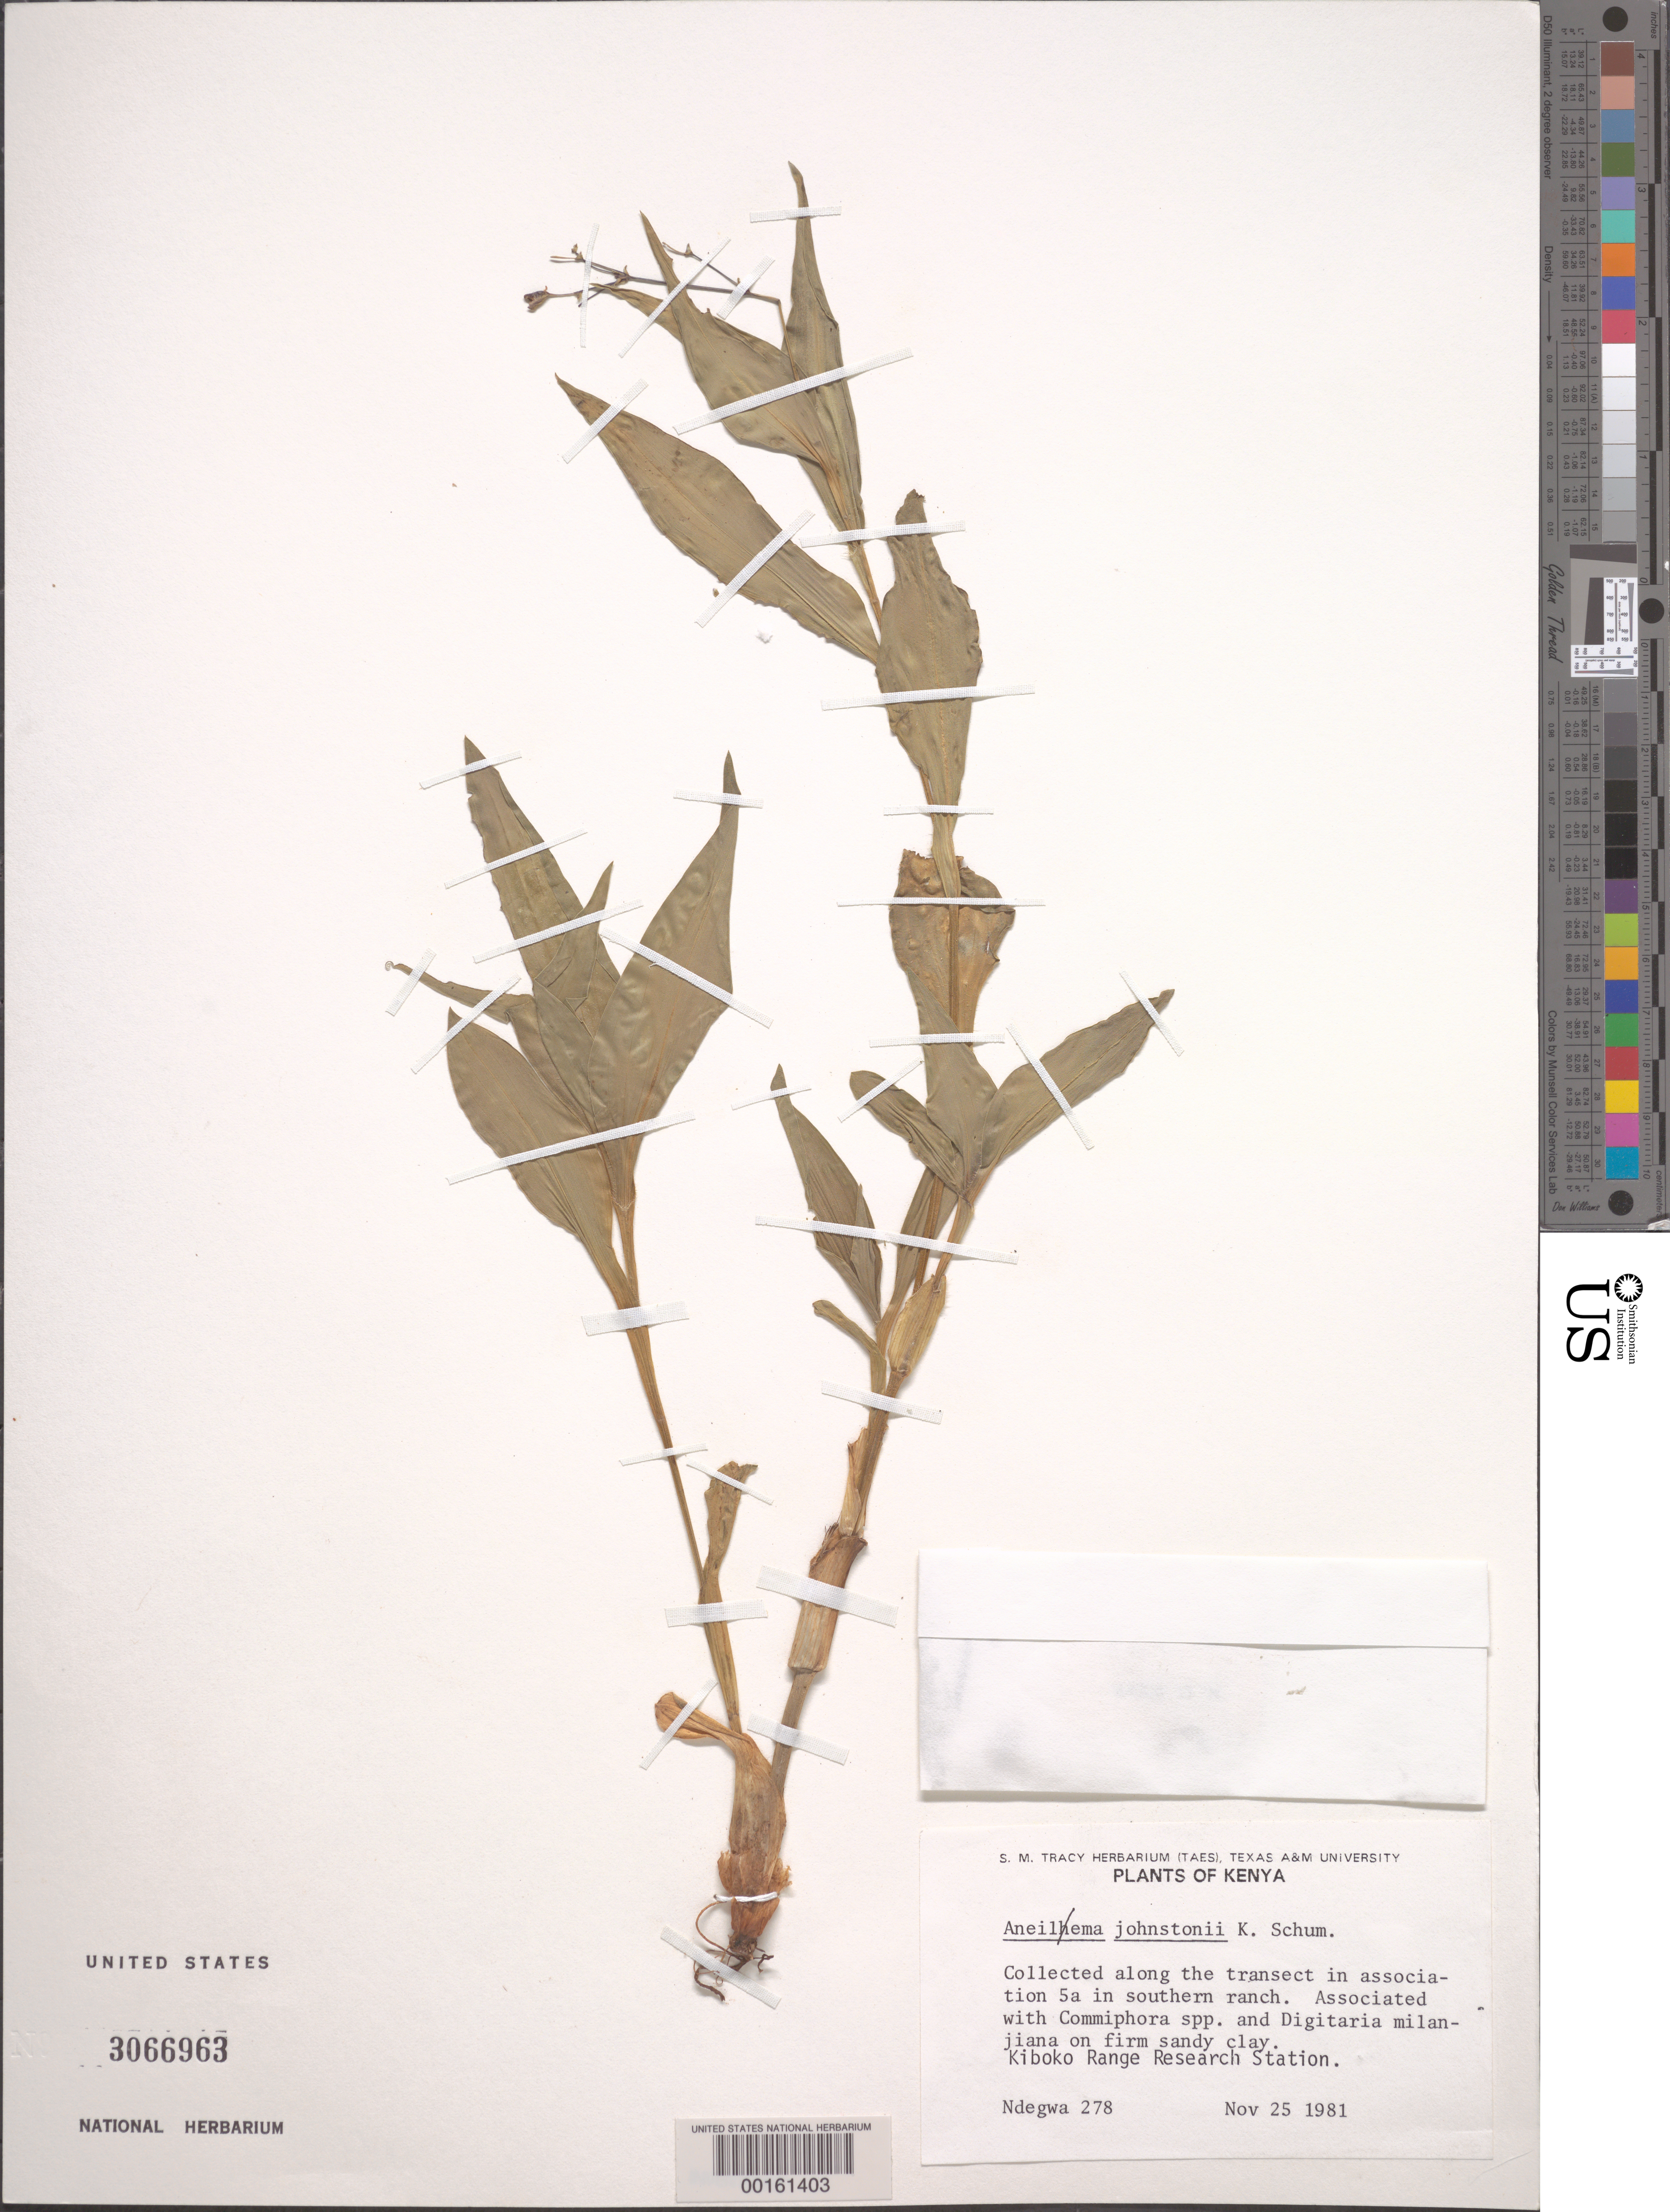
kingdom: Plantae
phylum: Tracheophyta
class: Liliopsida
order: Commelinales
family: Commelinaceae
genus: Aneilema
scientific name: Aneilema johnstonii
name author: K. Schum.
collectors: -. Ndegwa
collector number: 278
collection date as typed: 25 Nov 1981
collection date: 1981-11-25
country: Kenya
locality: Kiboko range research station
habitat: Firm sandy clay, in association w/commiphora sp. and digitaria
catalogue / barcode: US 3066963